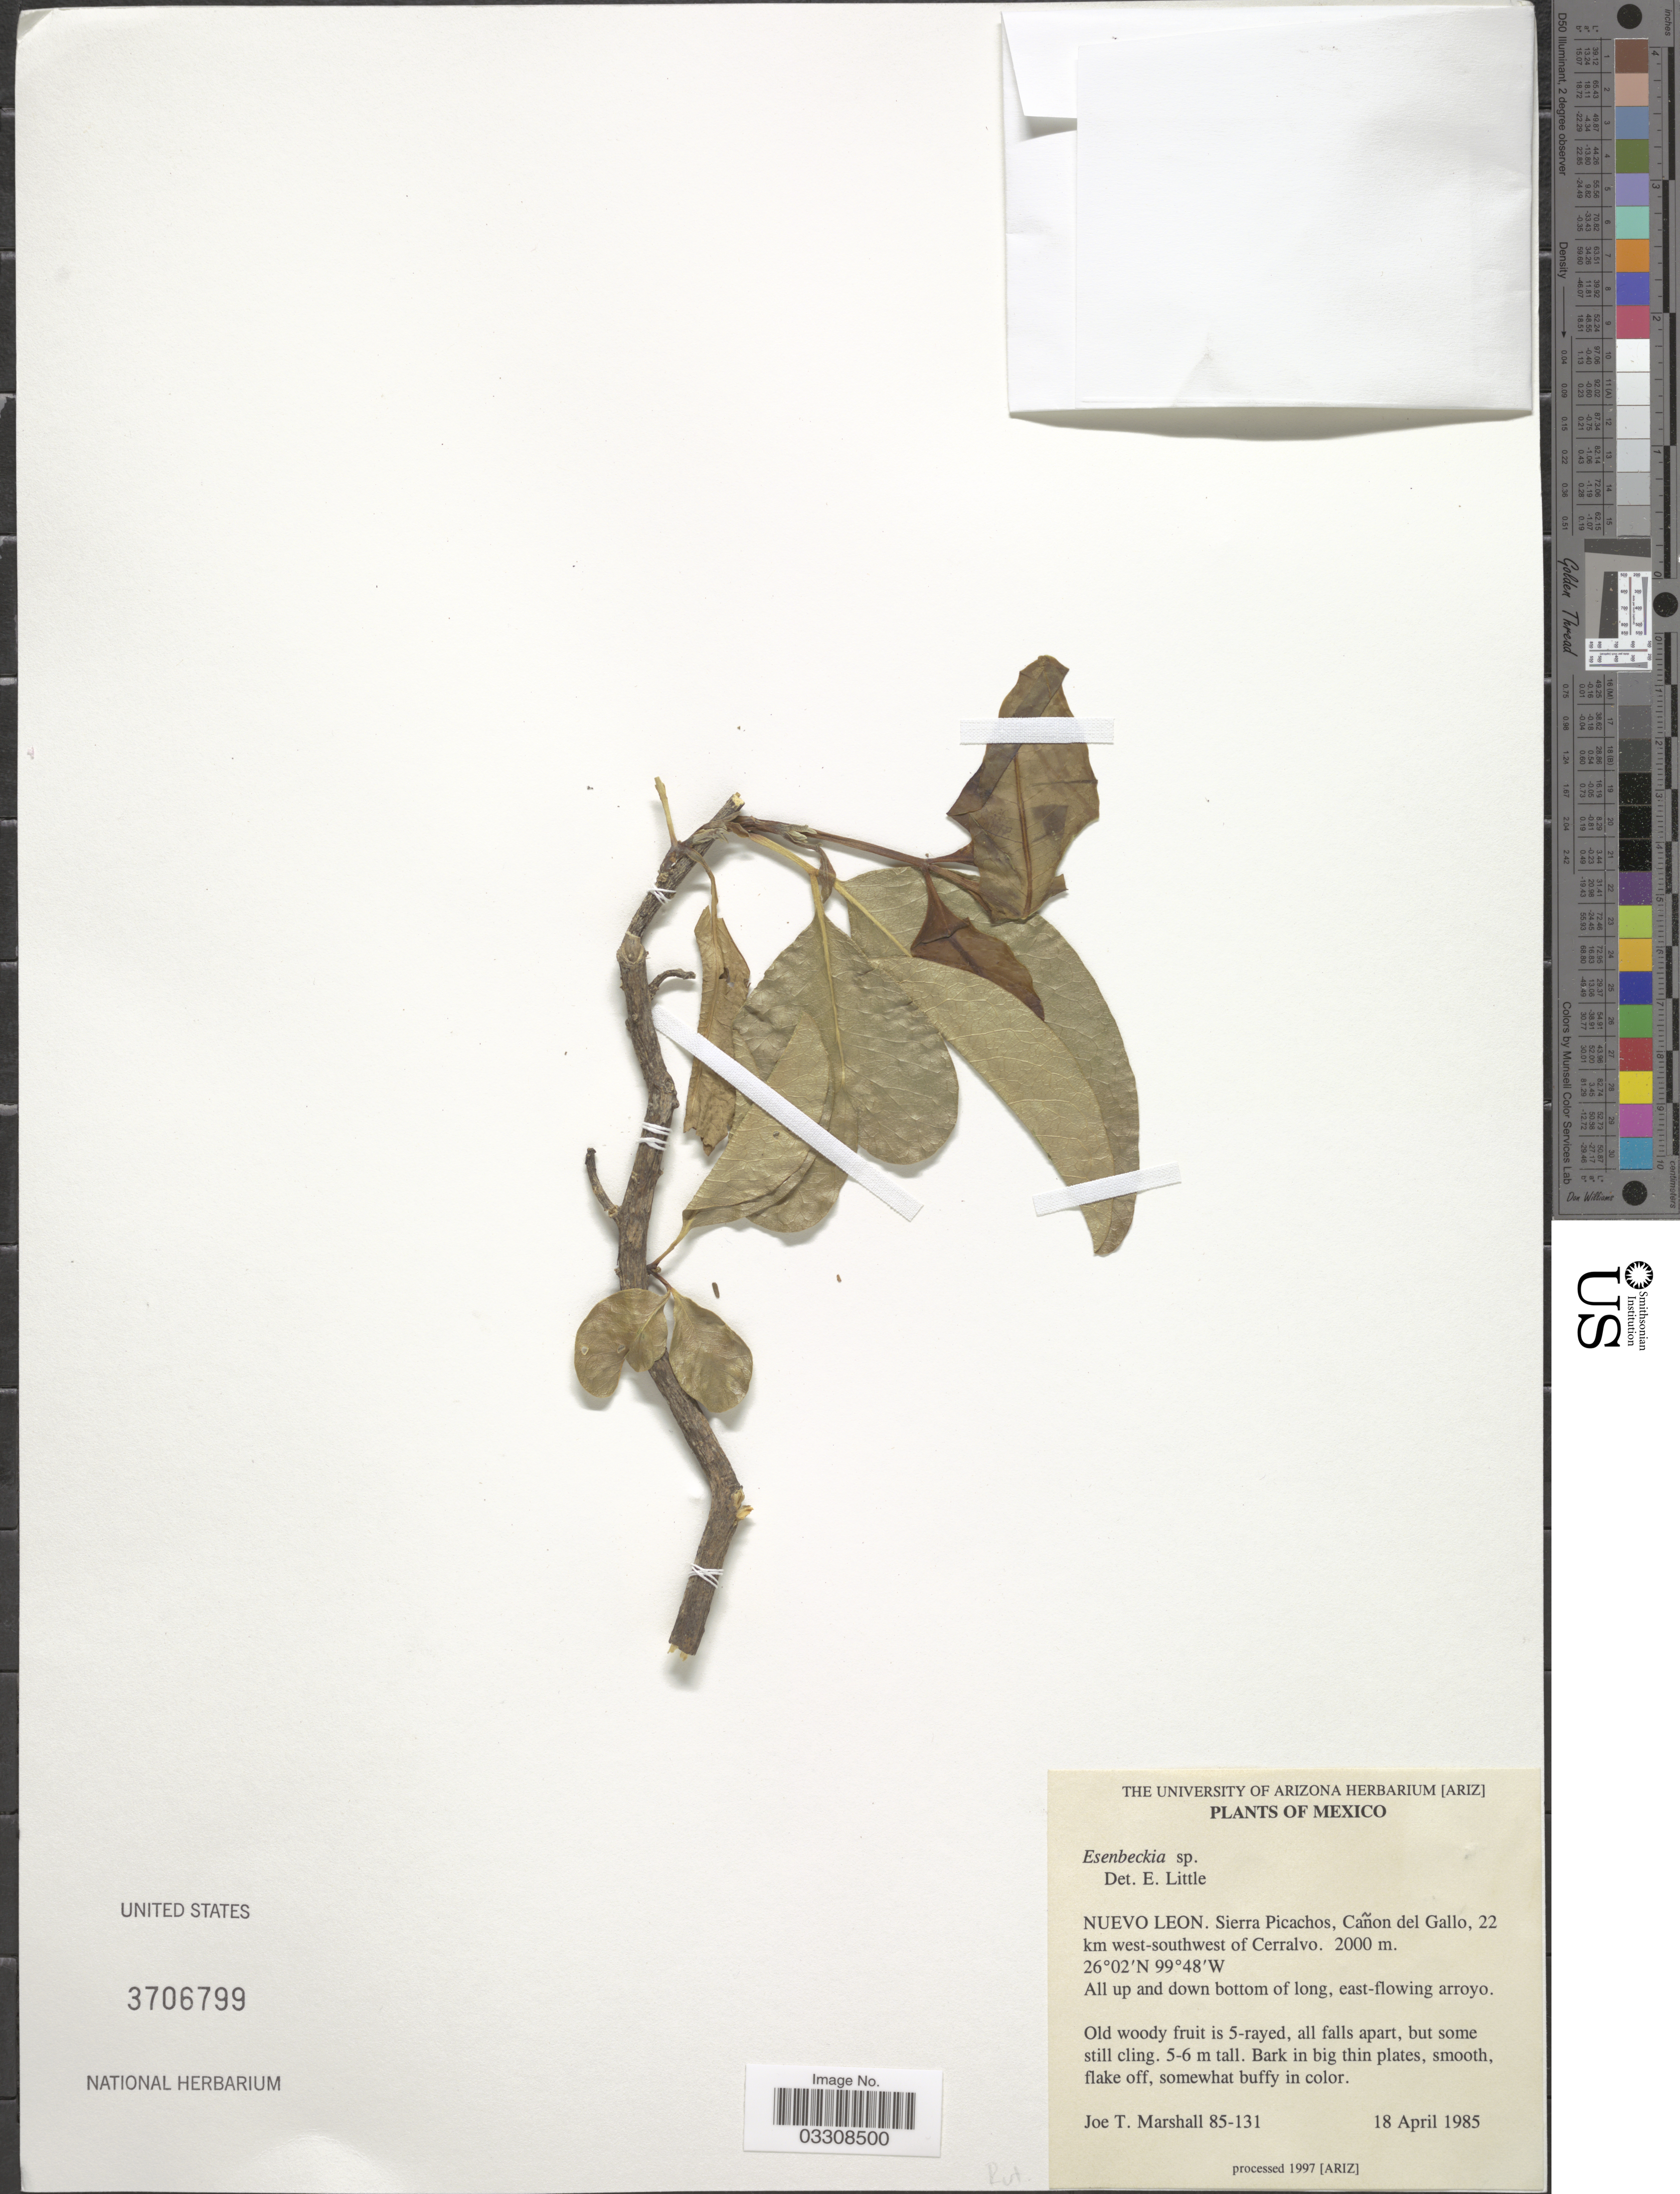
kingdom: Plantae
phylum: Tracheophyta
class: Magnoliopsida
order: Sapindales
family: Rutaceae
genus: Esenbeckia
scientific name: Esenbeckia sp.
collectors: J. T. Marshall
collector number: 85-131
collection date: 1985-04-18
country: Mexico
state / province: Nuevo León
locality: Sierra Picachos, Cañon del Gallo, 22 km west-southwest of Cerralvo.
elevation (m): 2000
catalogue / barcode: US 3706799